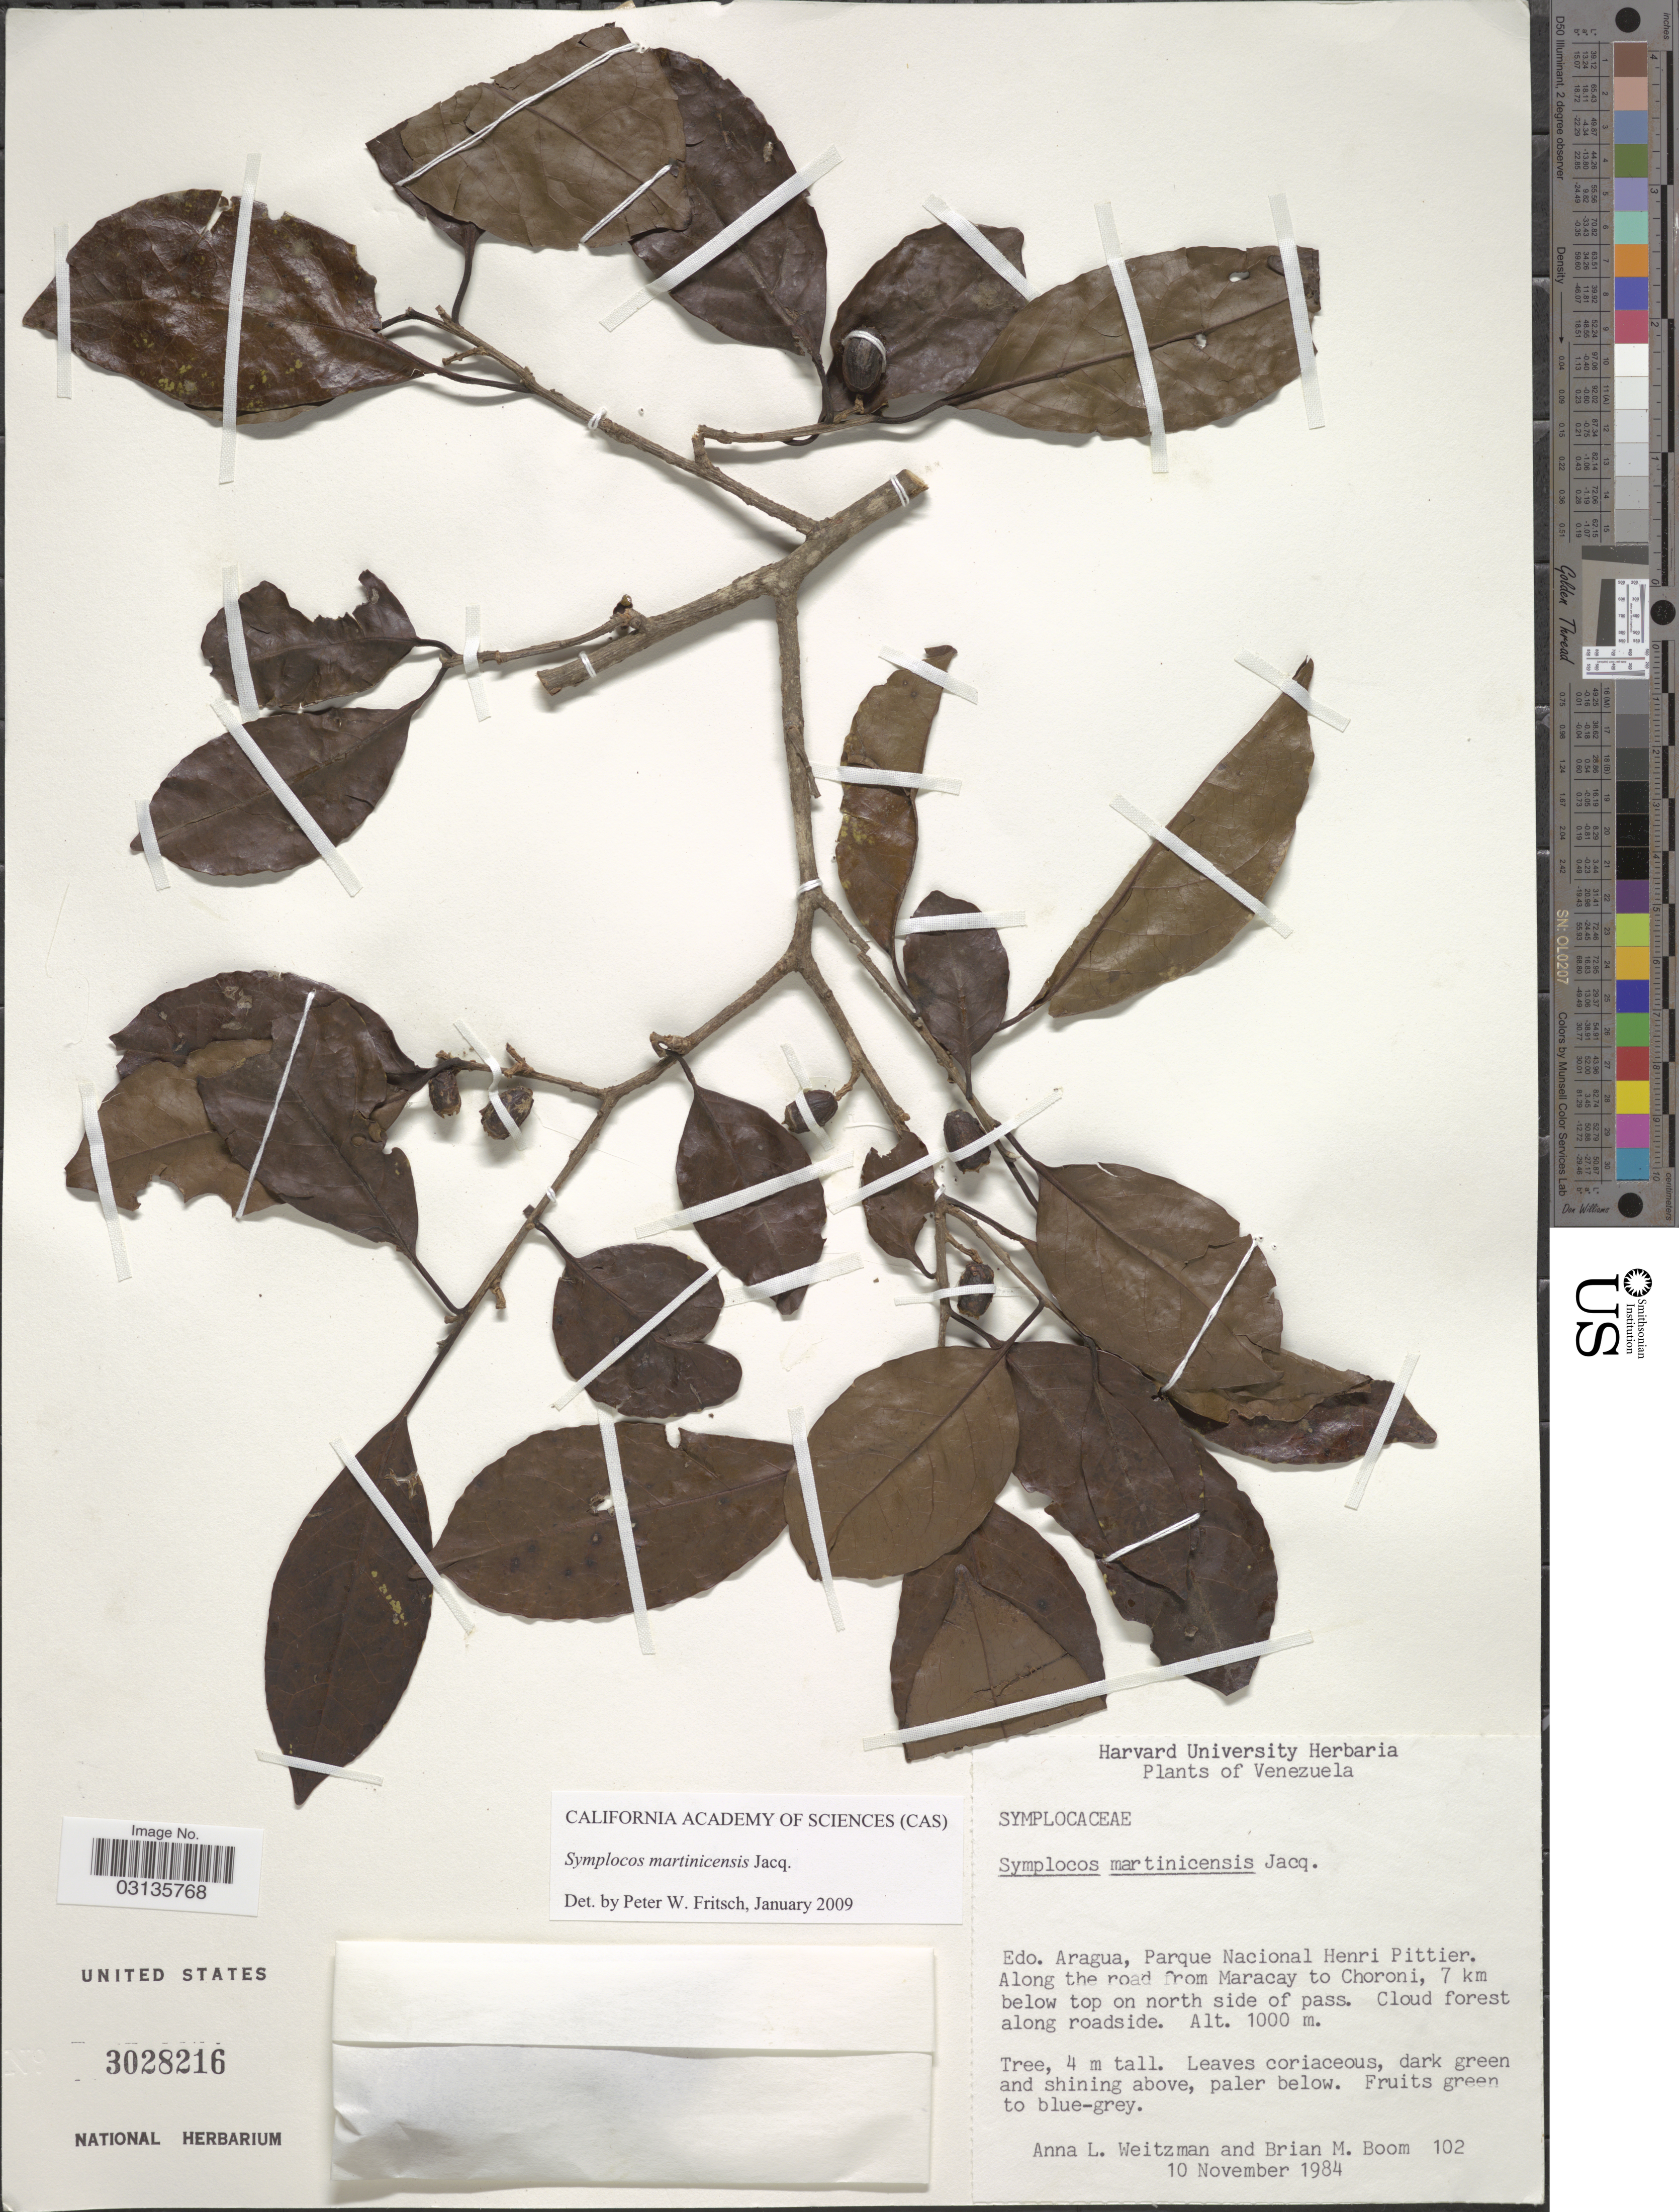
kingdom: Plantae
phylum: Tracheophyta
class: Magnoliopsida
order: Ericales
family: Symplocaceae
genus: Symplocos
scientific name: Symplocos martinicensis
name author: Jacq.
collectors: A. L. Weitzman & B. M. Boom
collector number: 102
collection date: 1984-11-10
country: Venezuela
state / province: Aragua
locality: Parque Nacional Henri Pittier. Along the road from Maracay to Choroni, 7 km below top on north side of pass.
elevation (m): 1000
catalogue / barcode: US 3028216